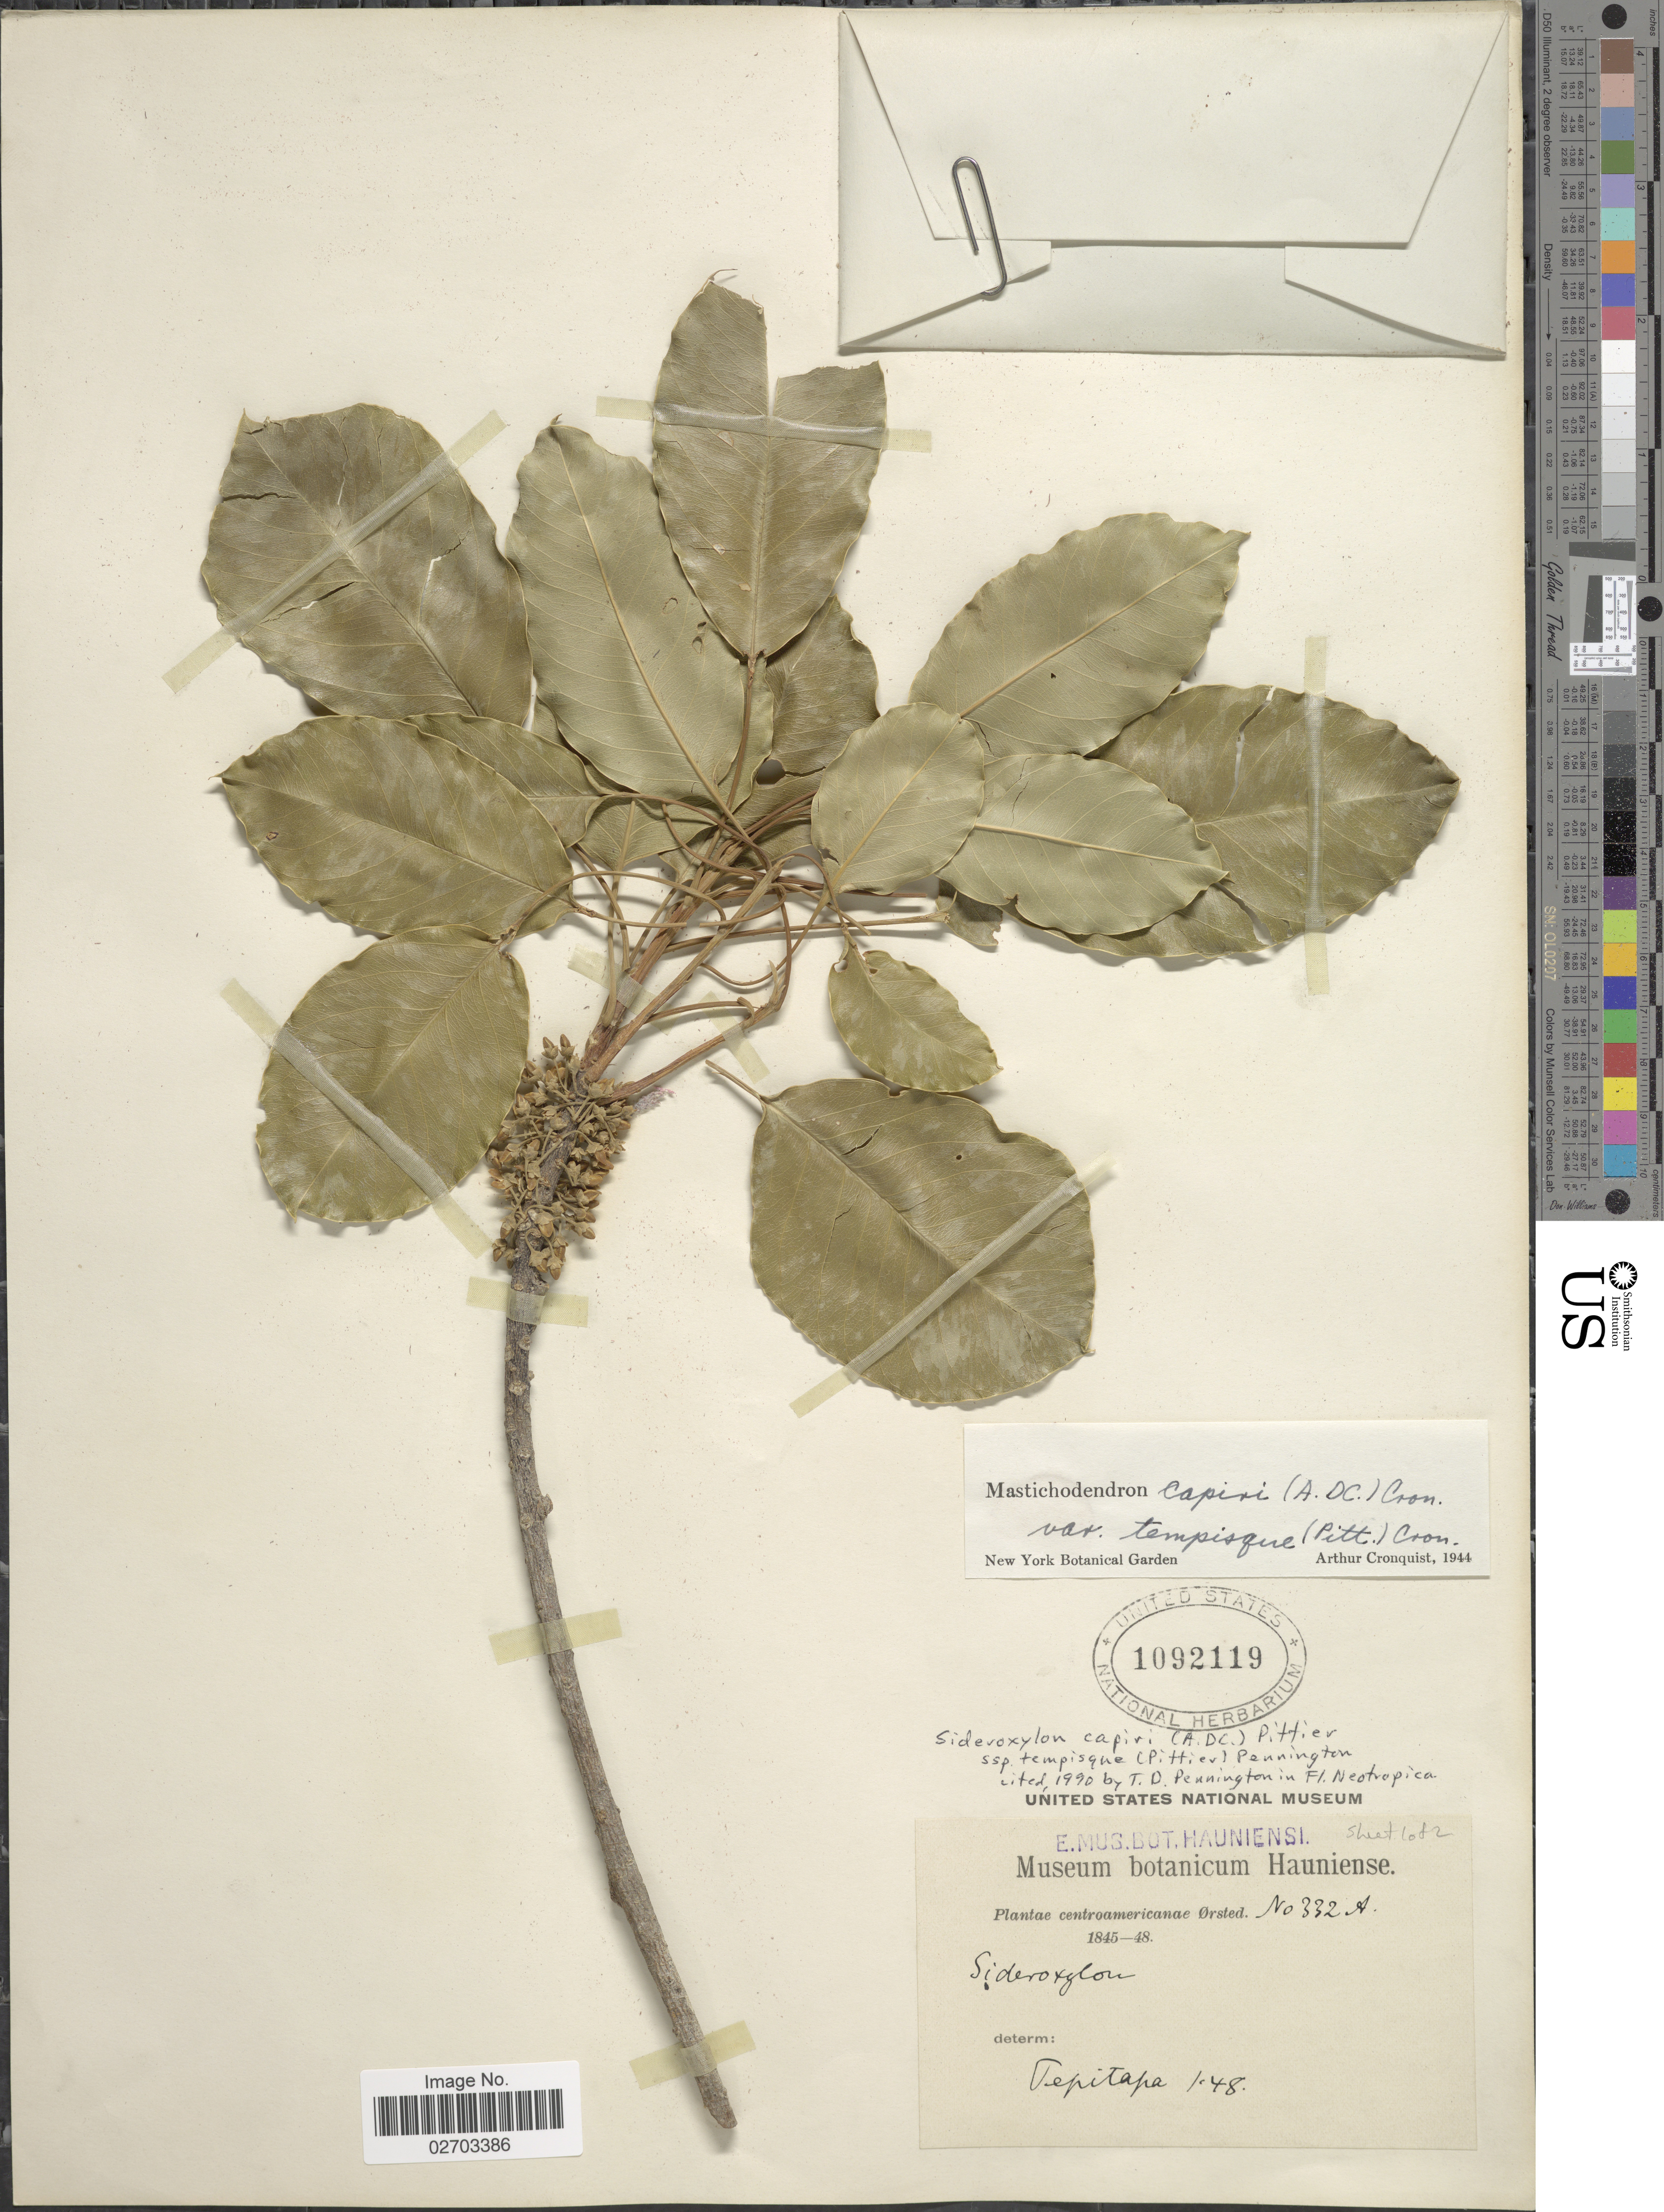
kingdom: Plantae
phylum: Tracheophyta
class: Magnoliopsida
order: Ericales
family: Sapotaceae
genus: Sideroxylon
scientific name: Sideroxylon capiri subsp. tempisque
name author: (Pittier) T.D. Penn.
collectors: Ørsted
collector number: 332A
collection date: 1848-01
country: Nicaragua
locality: Tepitapa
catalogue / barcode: US 1092119